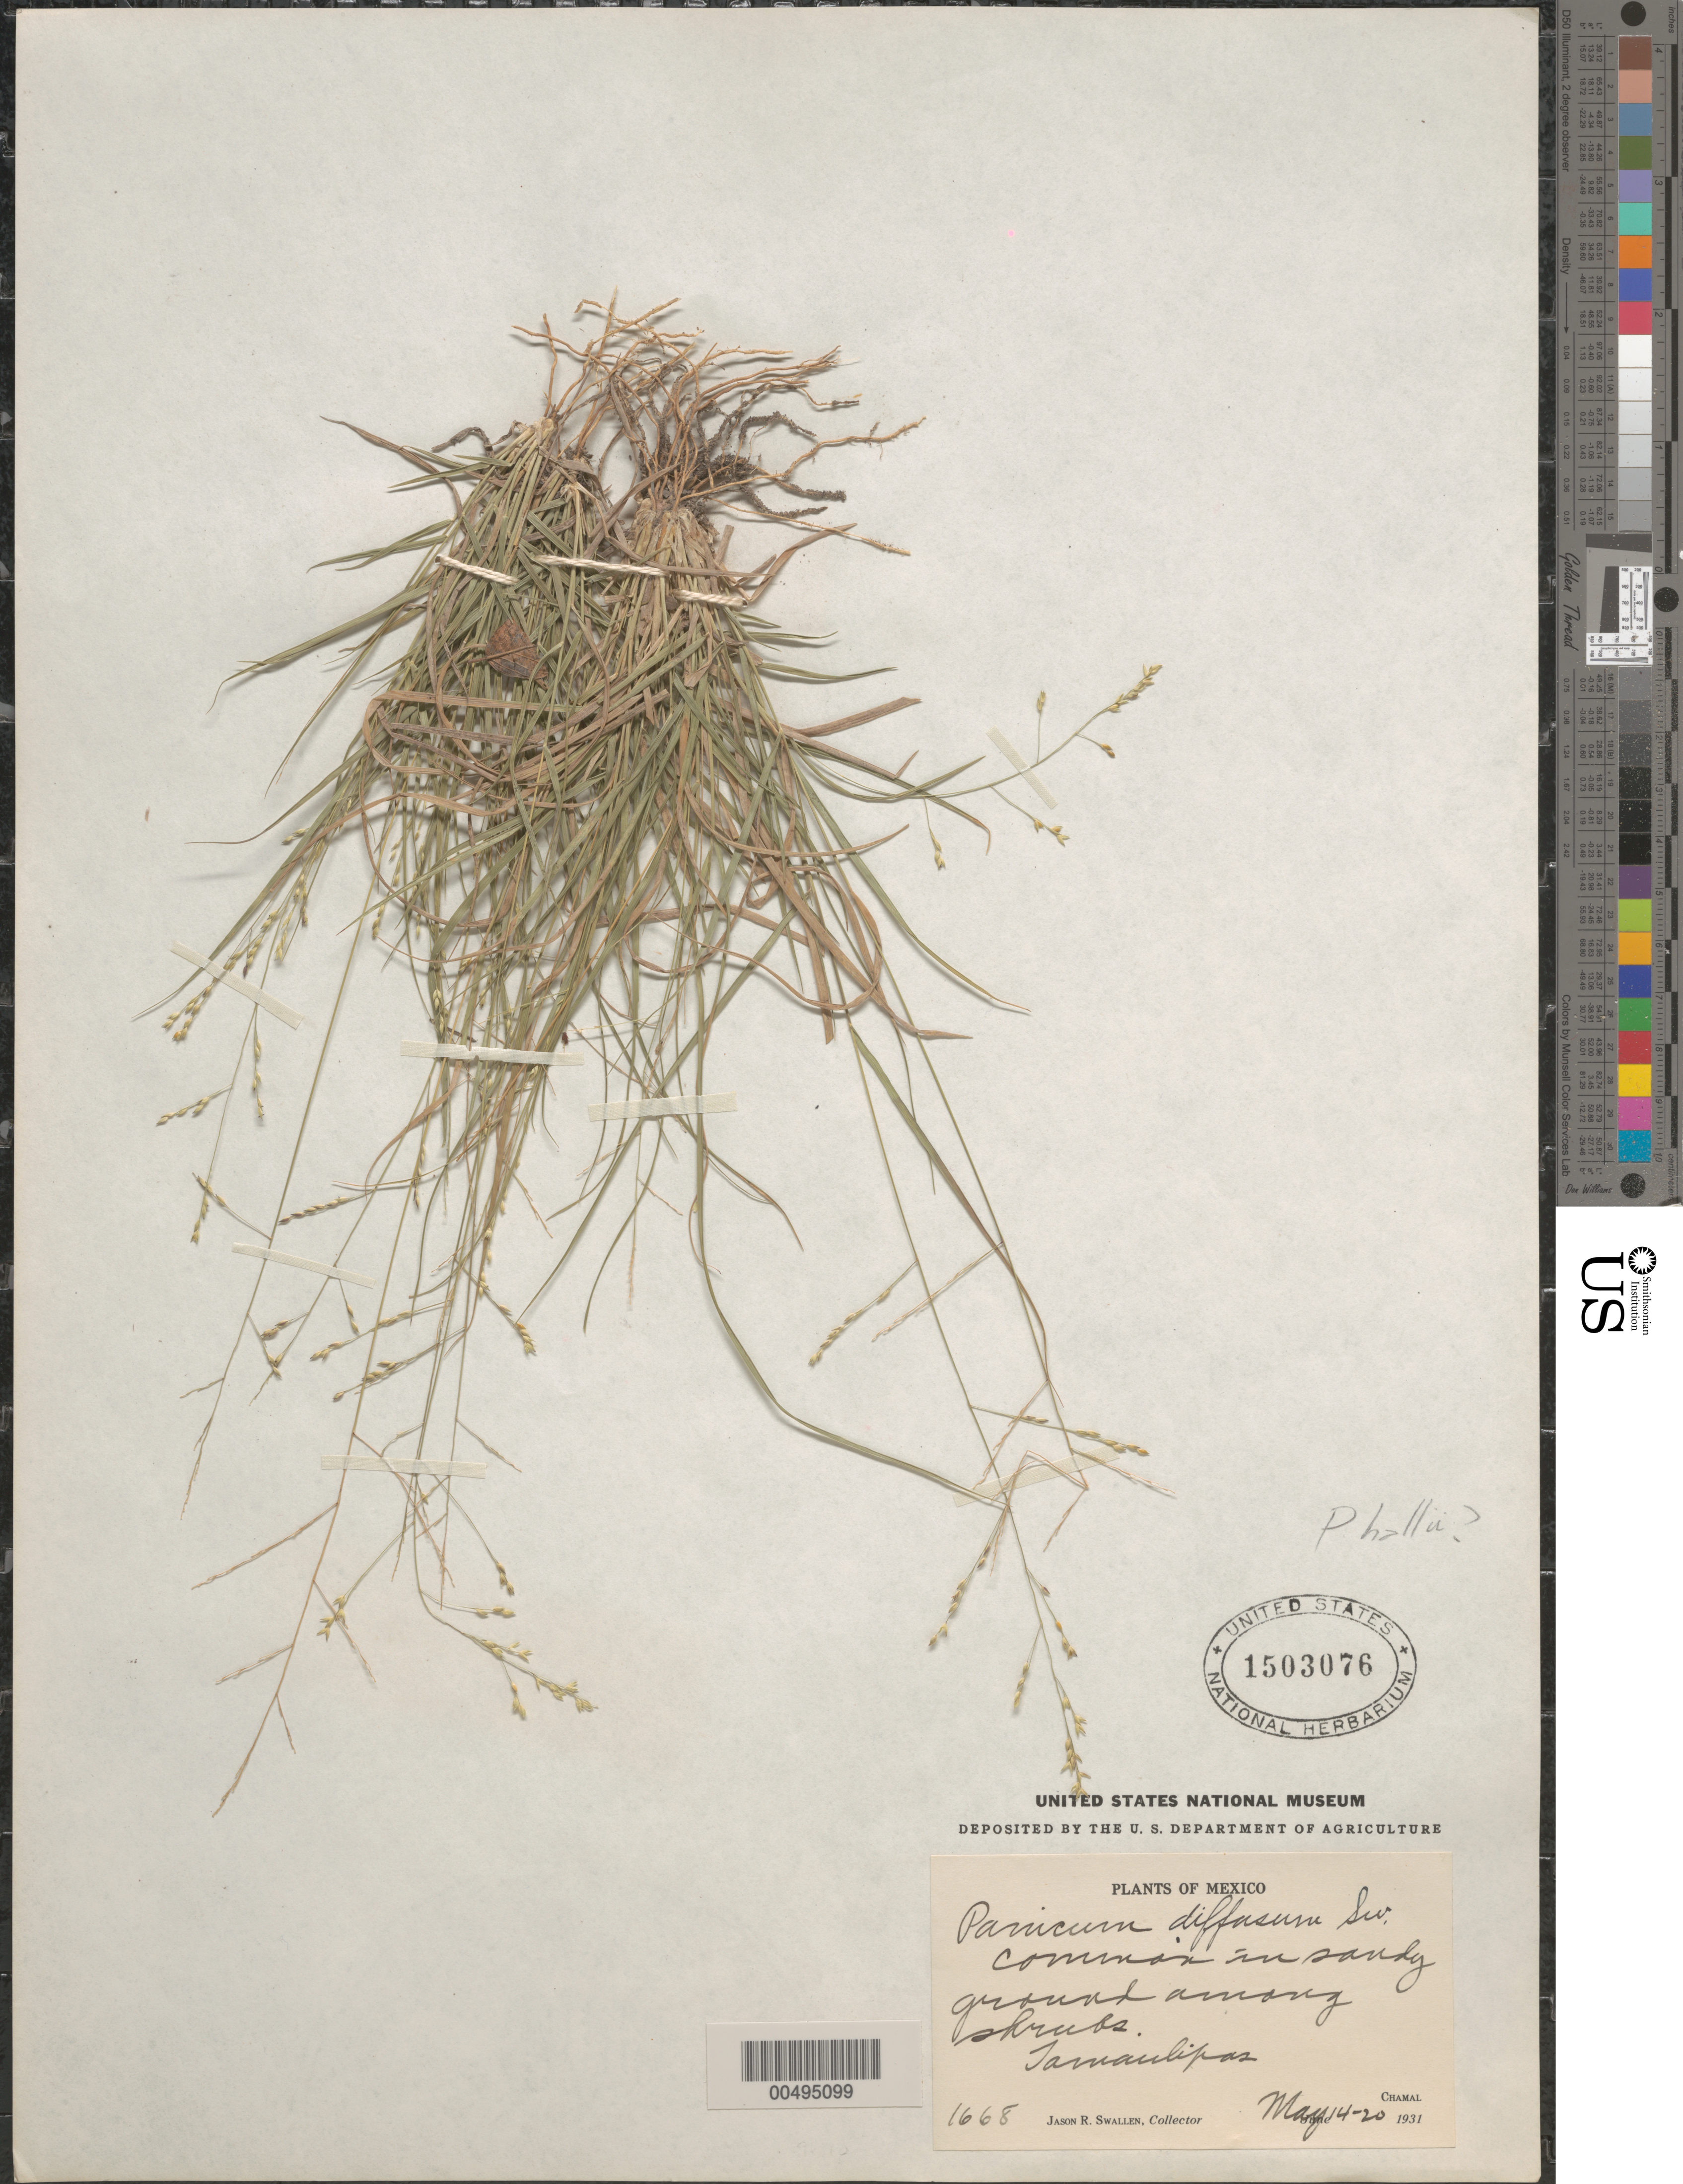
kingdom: Plantae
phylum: Tracheophyta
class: Liliopsida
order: Poales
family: Poaceae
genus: Panicum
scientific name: Panicum diffusum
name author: Sw.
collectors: J. R. Swallen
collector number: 1668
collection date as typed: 14 May 1931 to 20 May 1931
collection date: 1931-05-14/1931-05-20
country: Mexico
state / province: Tamaulipas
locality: Chamal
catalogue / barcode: US 1503076